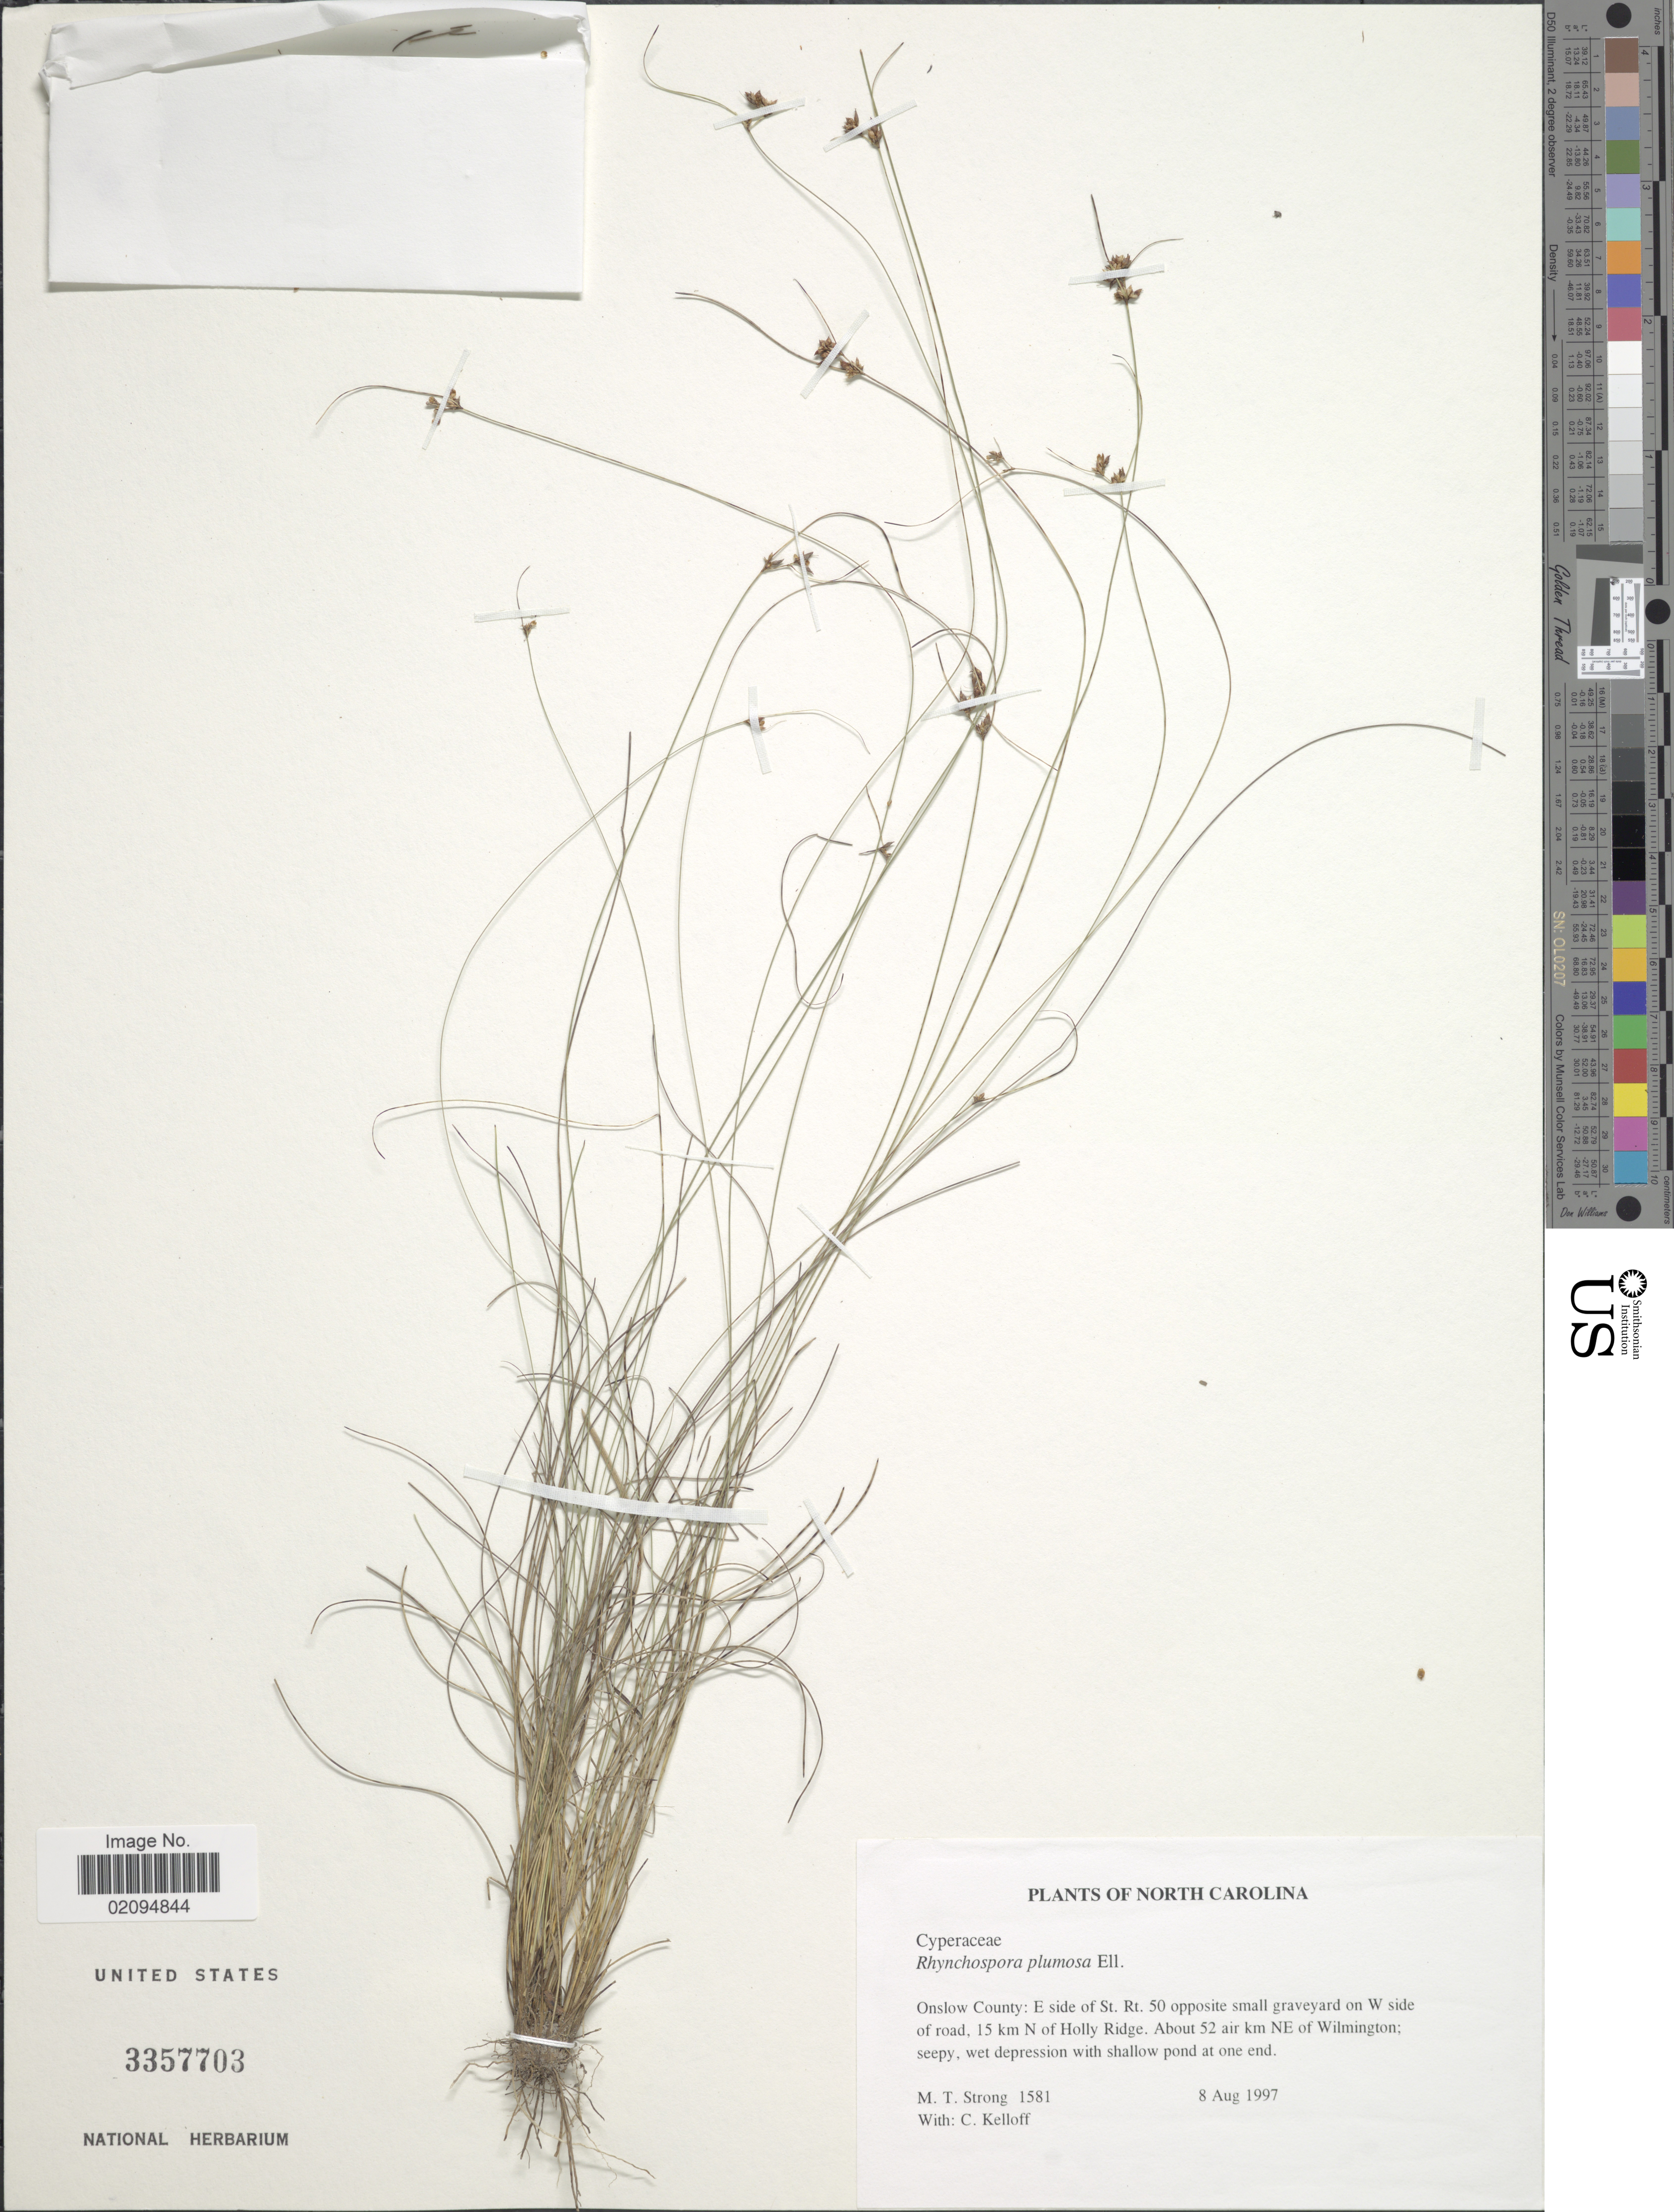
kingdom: Plantae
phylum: Tracheophyta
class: Liliopsida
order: Poales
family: Cyperaceae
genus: Rhynchospora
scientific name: Rhynchospora plumosa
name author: Elliott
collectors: M. T. Strong & C. L. Kelloff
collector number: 1581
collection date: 1997-08-08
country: United States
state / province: North Carolina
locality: Onslow County: E side of St. Rt. 50 opposite small graveyard on W side of road, 15 km N of Holly Ridge. About 52 air km NE of Wilmington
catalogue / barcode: US 3357703